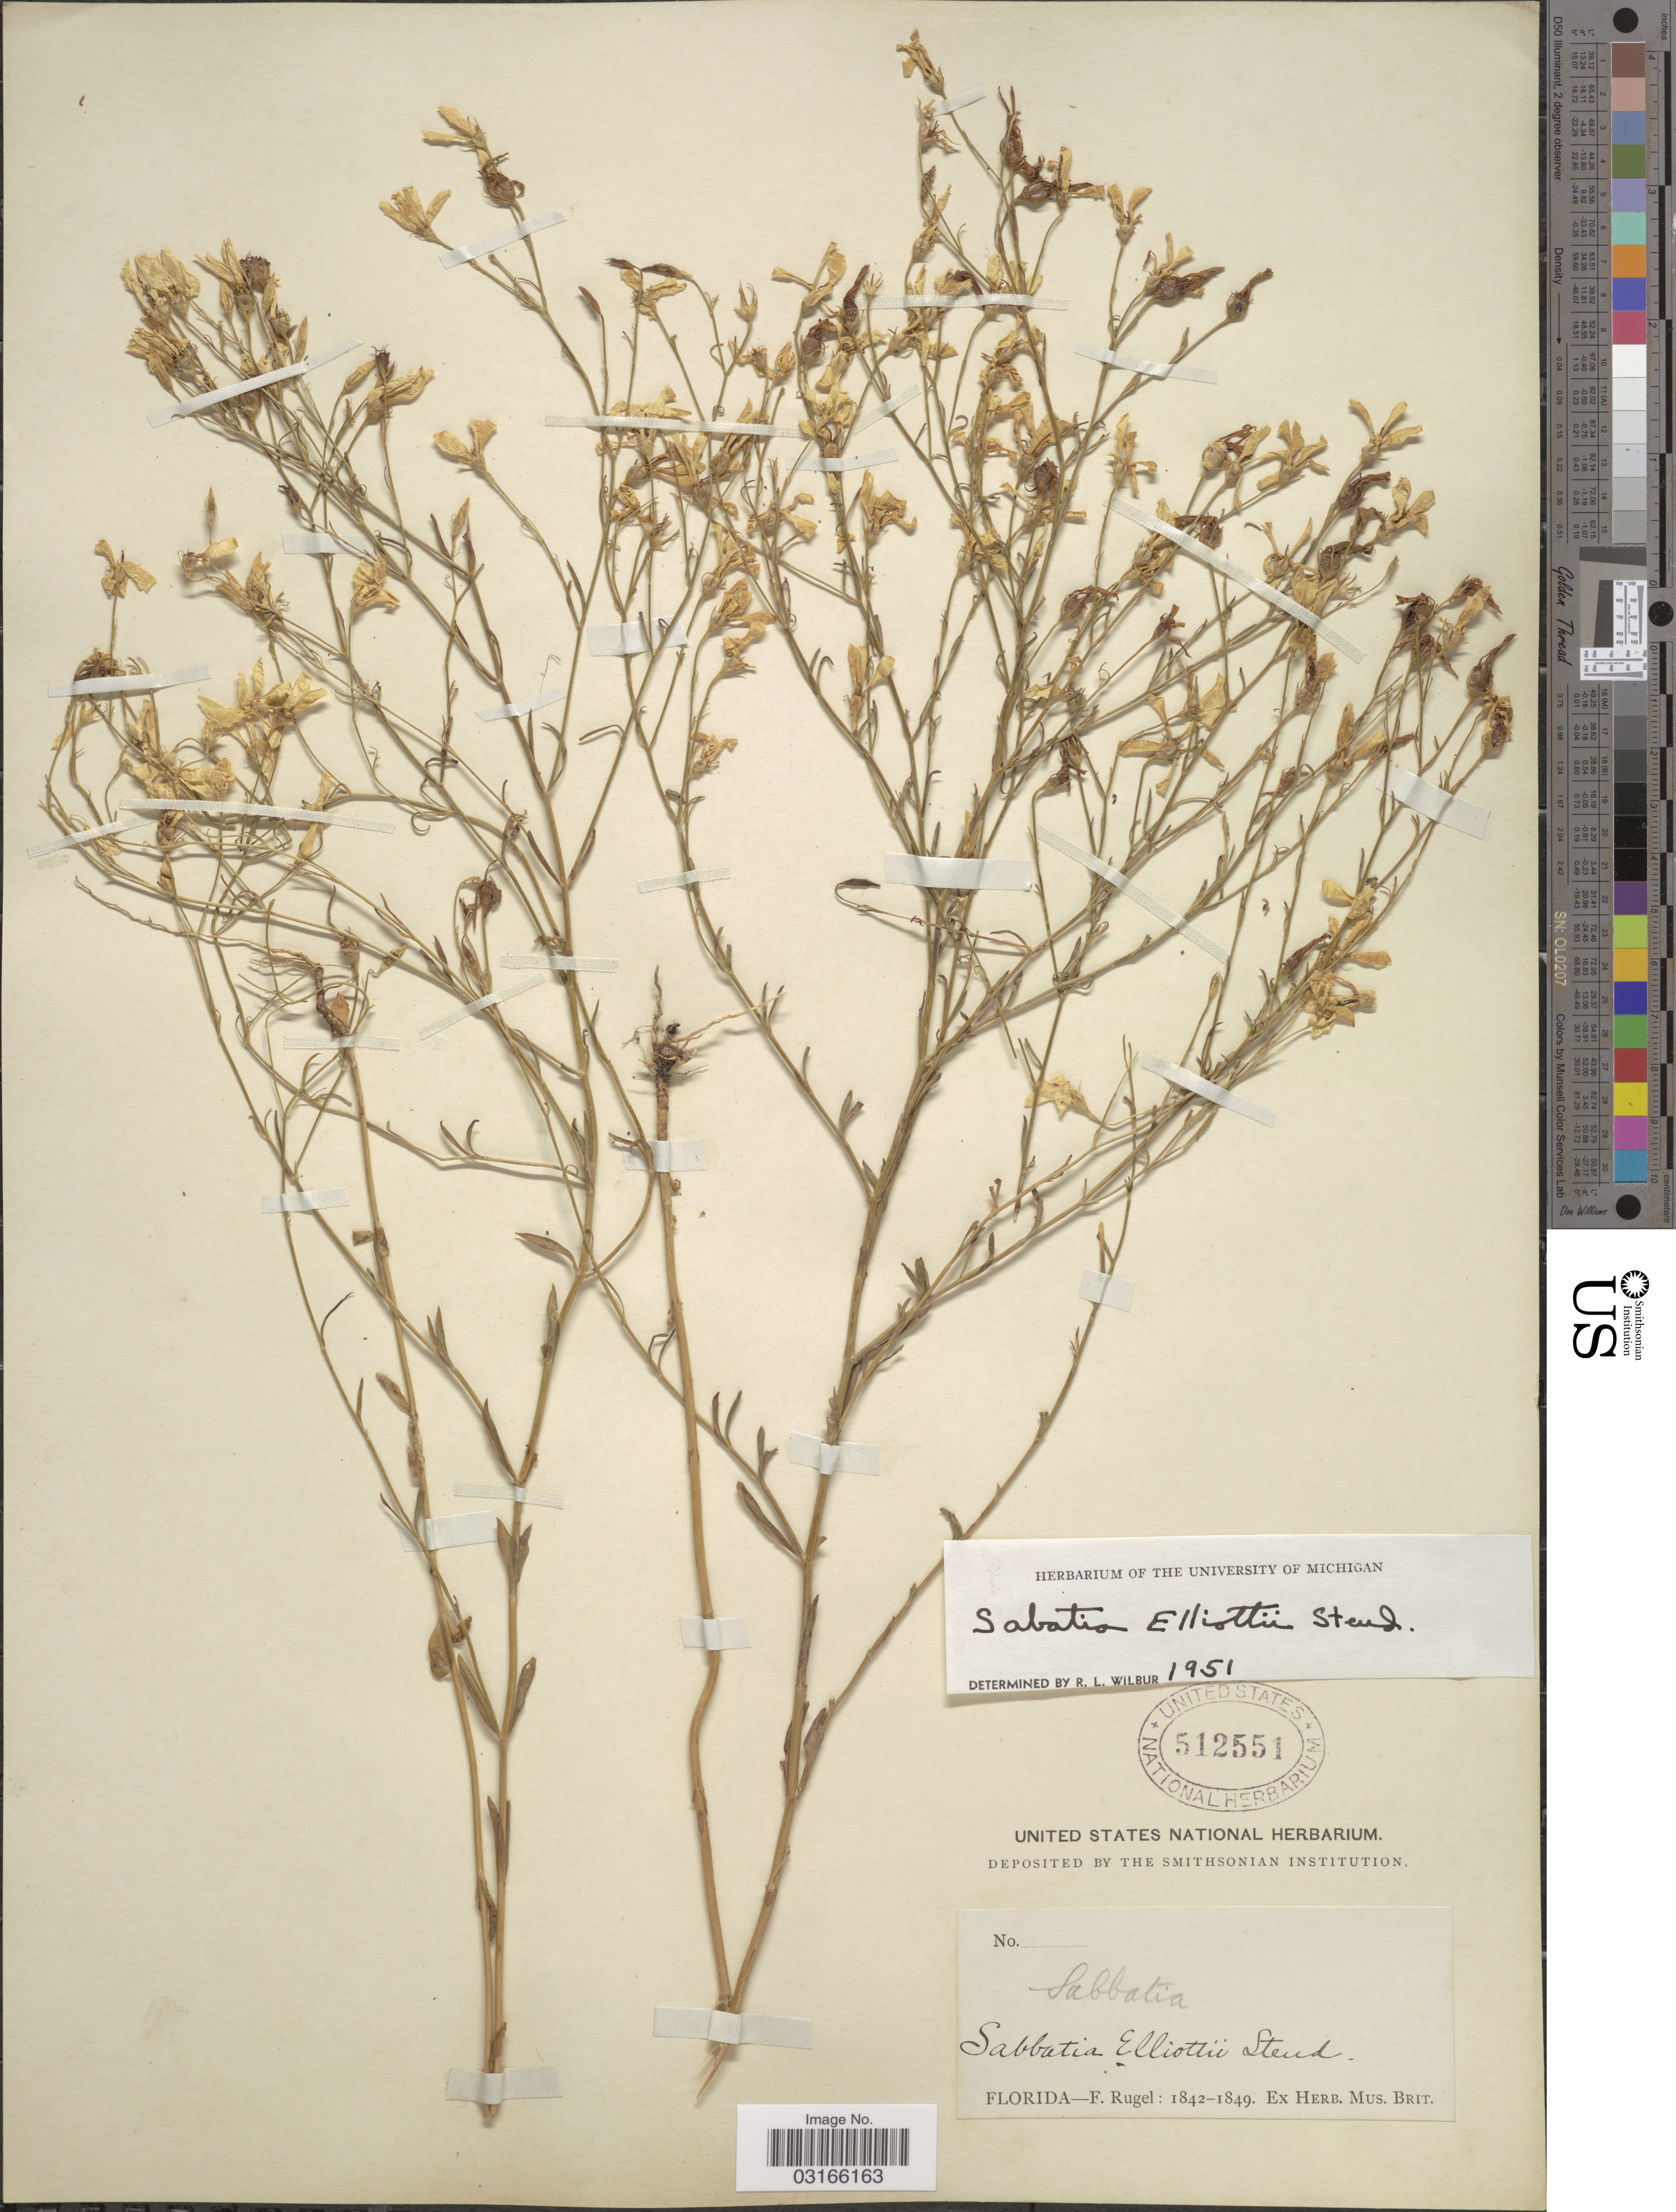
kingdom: Plantae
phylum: Tracheophyta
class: Magnoliopsida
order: Gentianales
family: Gentianaceae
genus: Sabatia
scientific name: Sabatia brevifolia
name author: Raf.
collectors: F. Rugel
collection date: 1842/1849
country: United States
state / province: Florida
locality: Sabbatia [unsure placement]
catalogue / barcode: US 512551